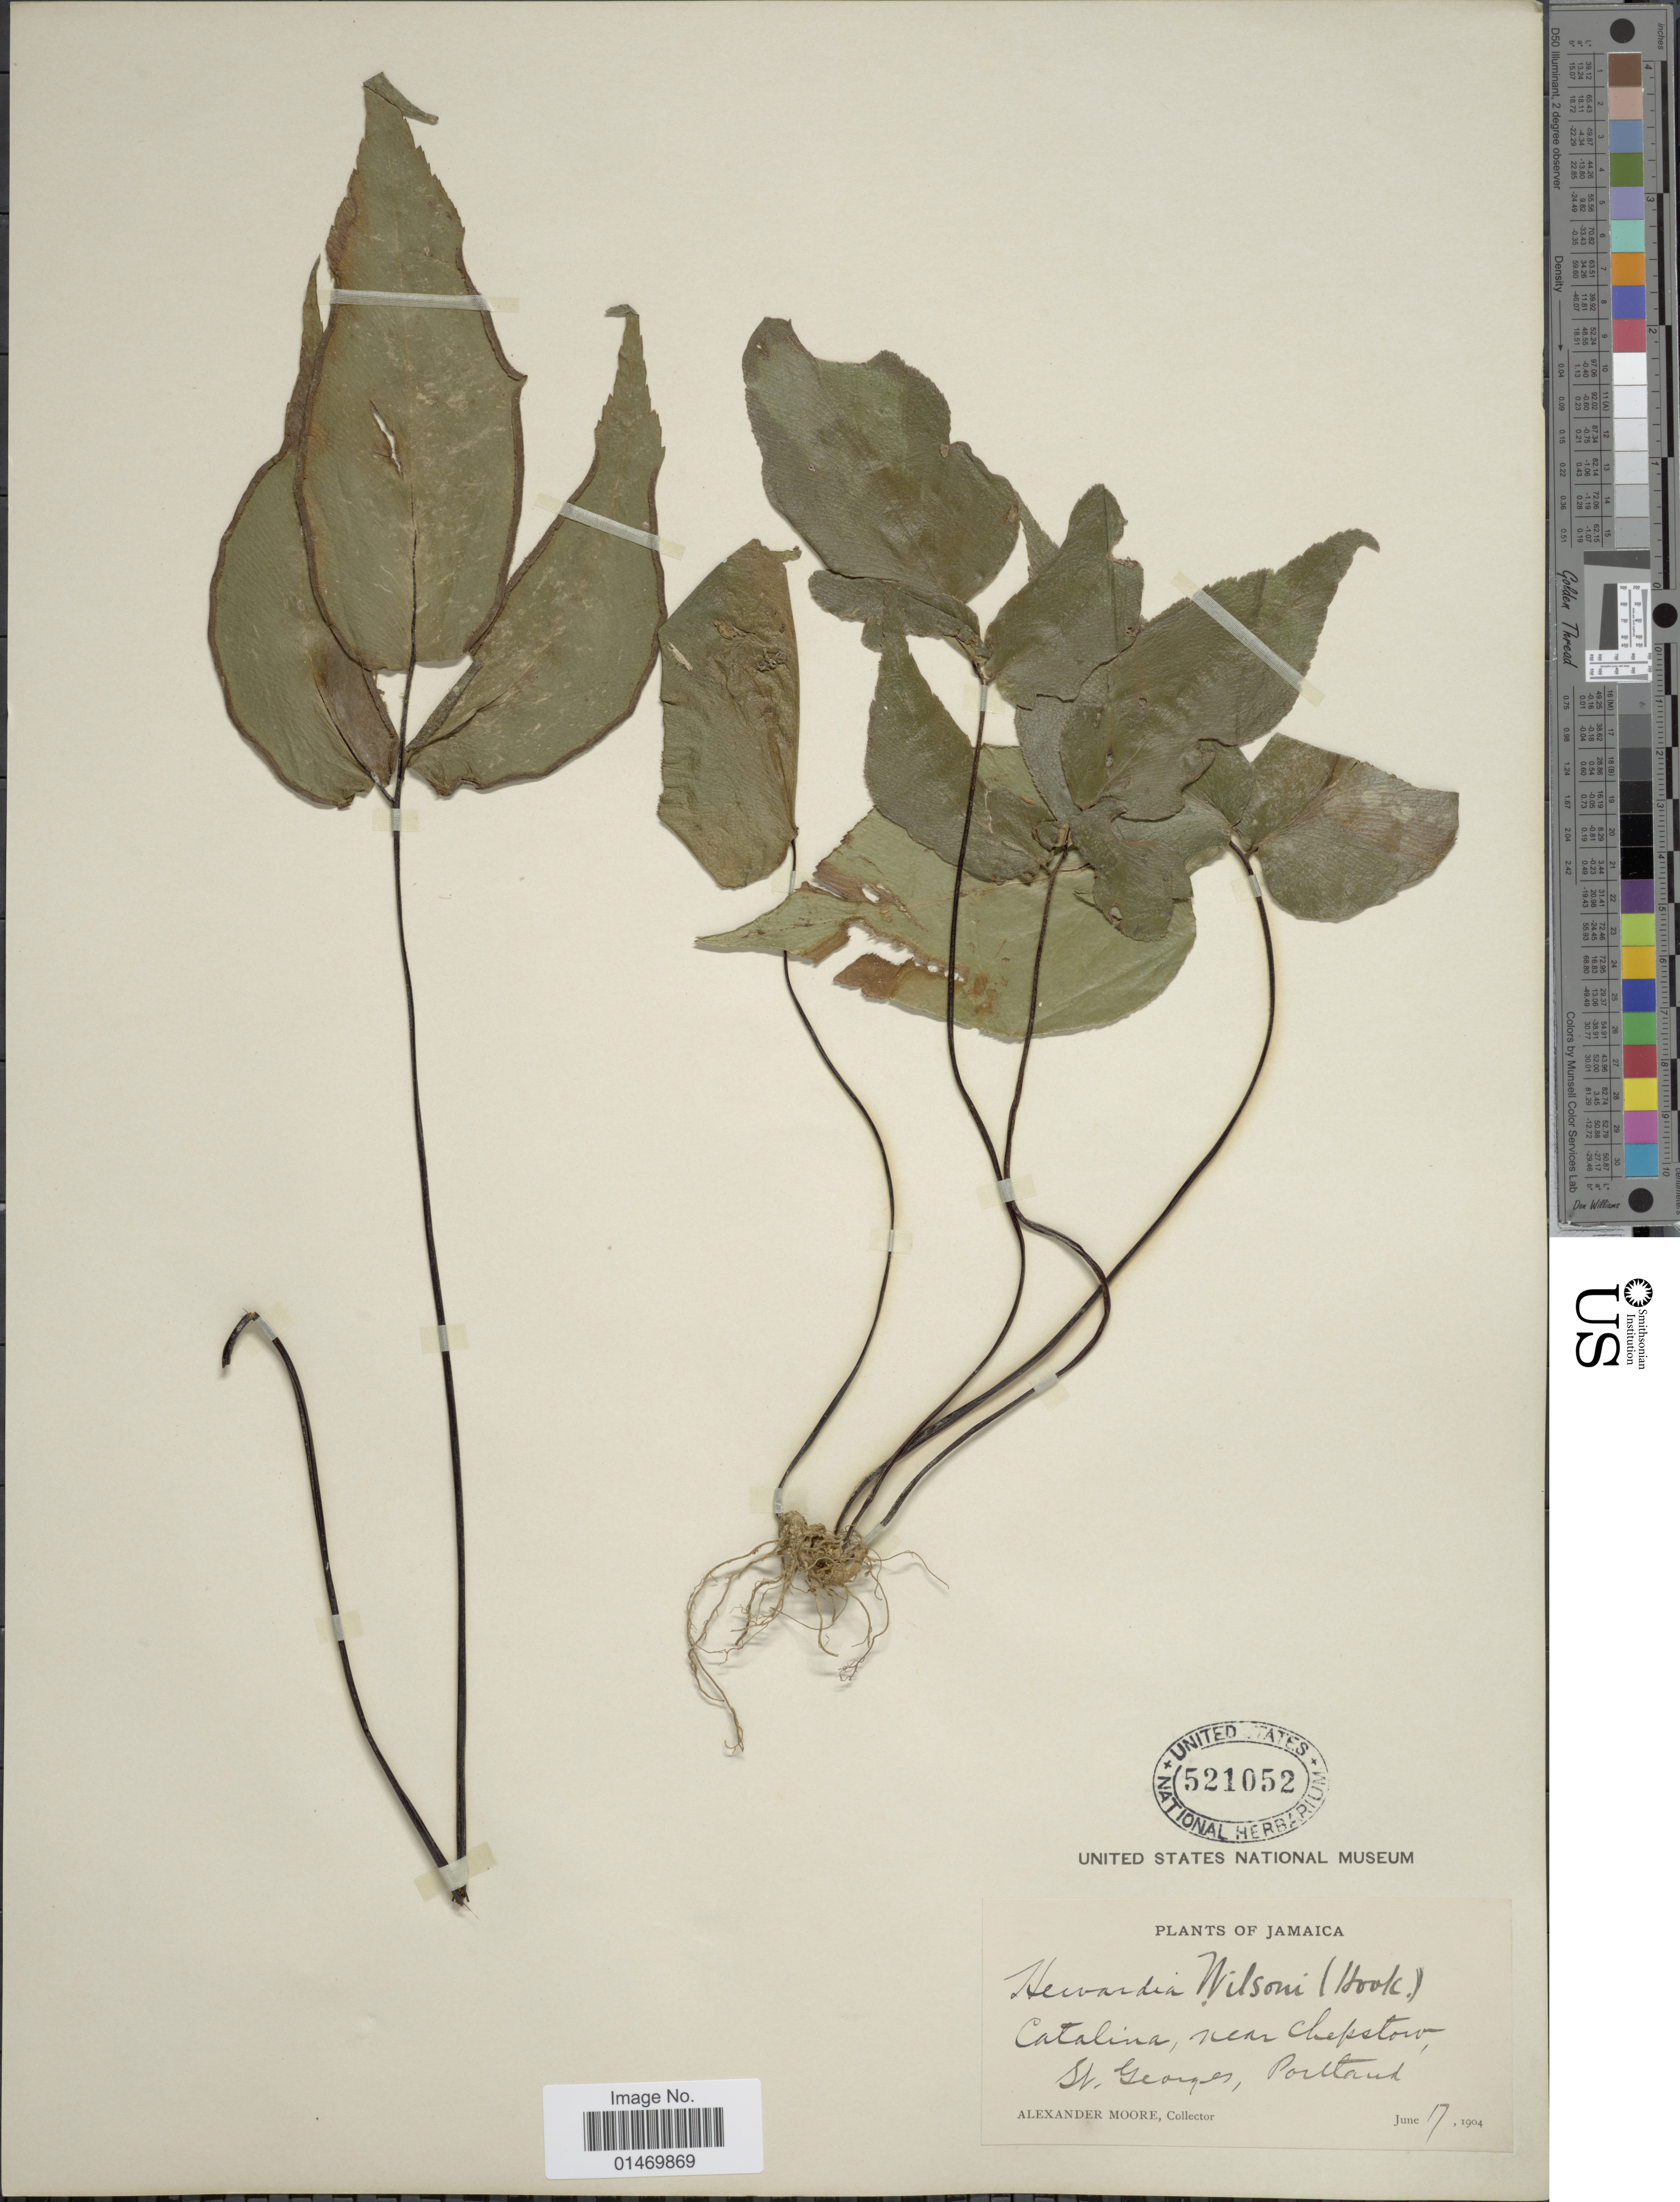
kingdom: Plantae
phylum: Tracheophyta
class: Polypodiopsida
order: Polypodiales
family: Pteridaceae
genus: Adiantum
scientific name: Adiantum wilsonii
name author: Hook.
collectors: A. Moore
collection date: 1904-06-17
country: Jamaica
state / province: Portland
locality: Jamaica, Catalina, near Chapelton, St. Georges.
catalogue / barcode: US 521052